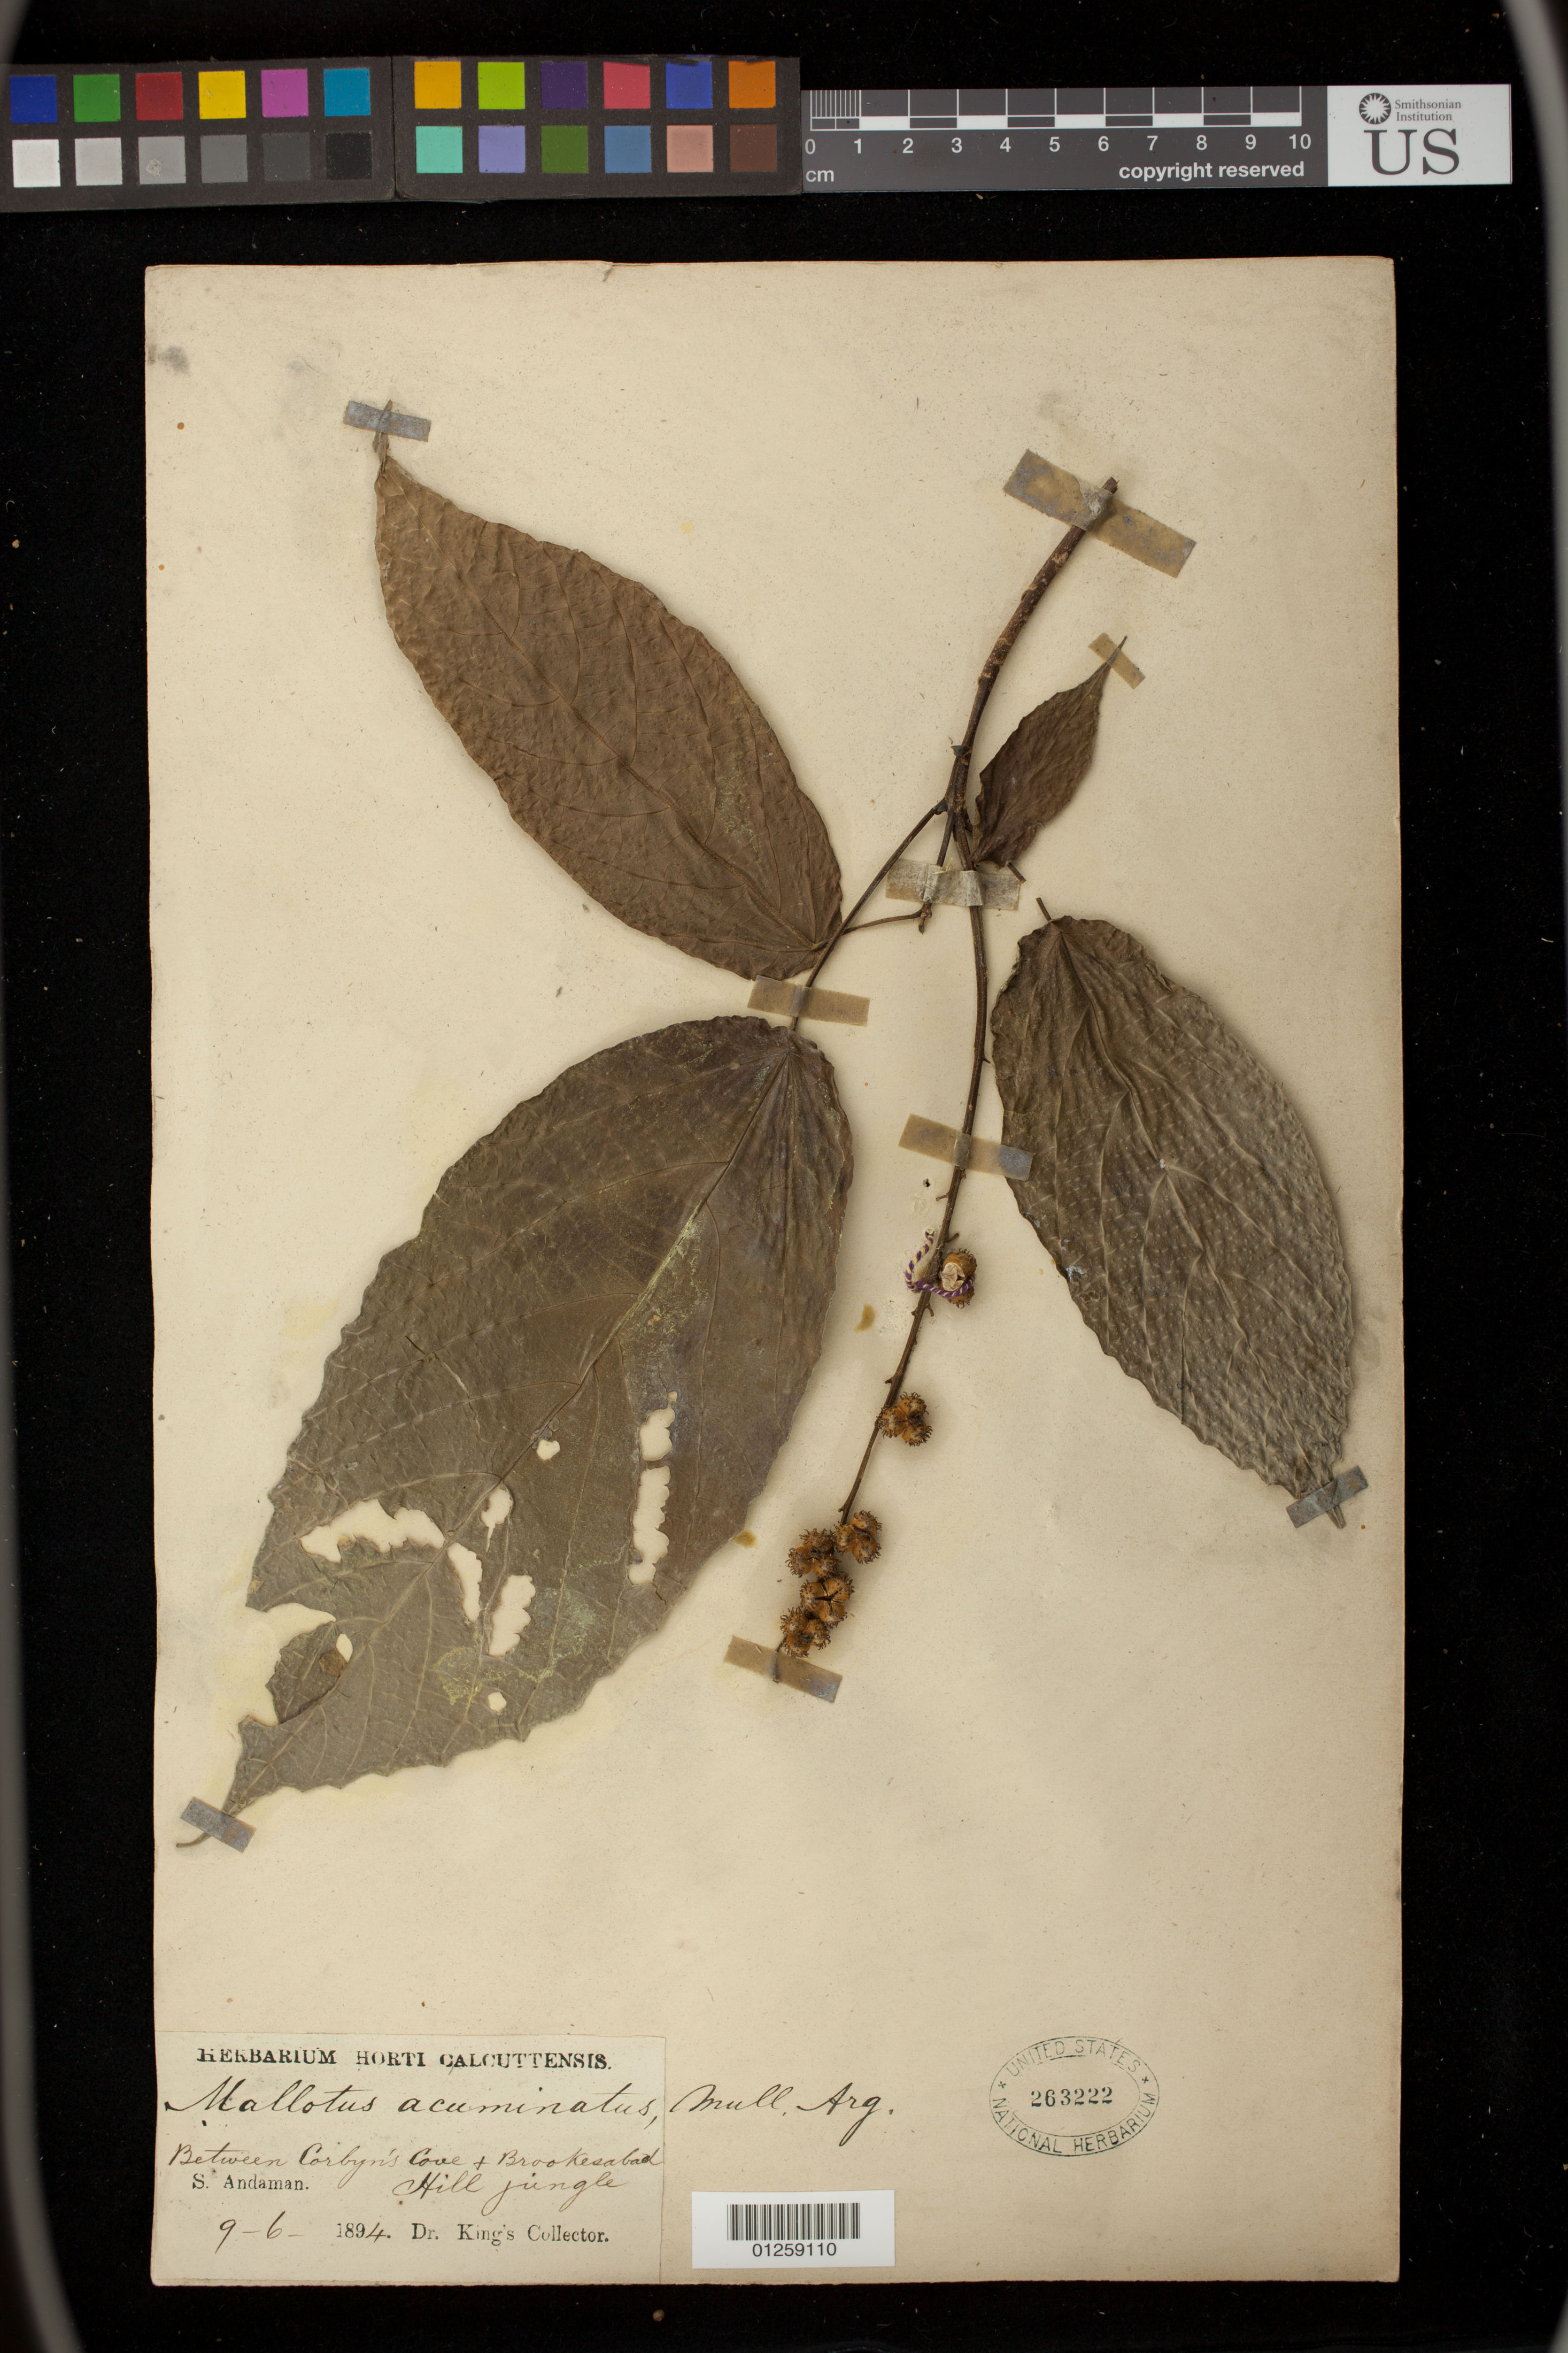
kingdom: Plantae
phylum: Tracheophyta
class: Magnoliopsida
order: Malpighiales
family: Euphorbiaceae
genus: Mallotus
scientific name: Mallotus peltatus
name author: (Geiseler) Müll. Arg.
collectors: Dr. King's collector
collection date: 1894-06-09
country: India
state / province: Andaman and Nicobar Islands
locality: between Corbyn's Cove & Brookesabad Hill jungle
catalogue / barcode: US 263222